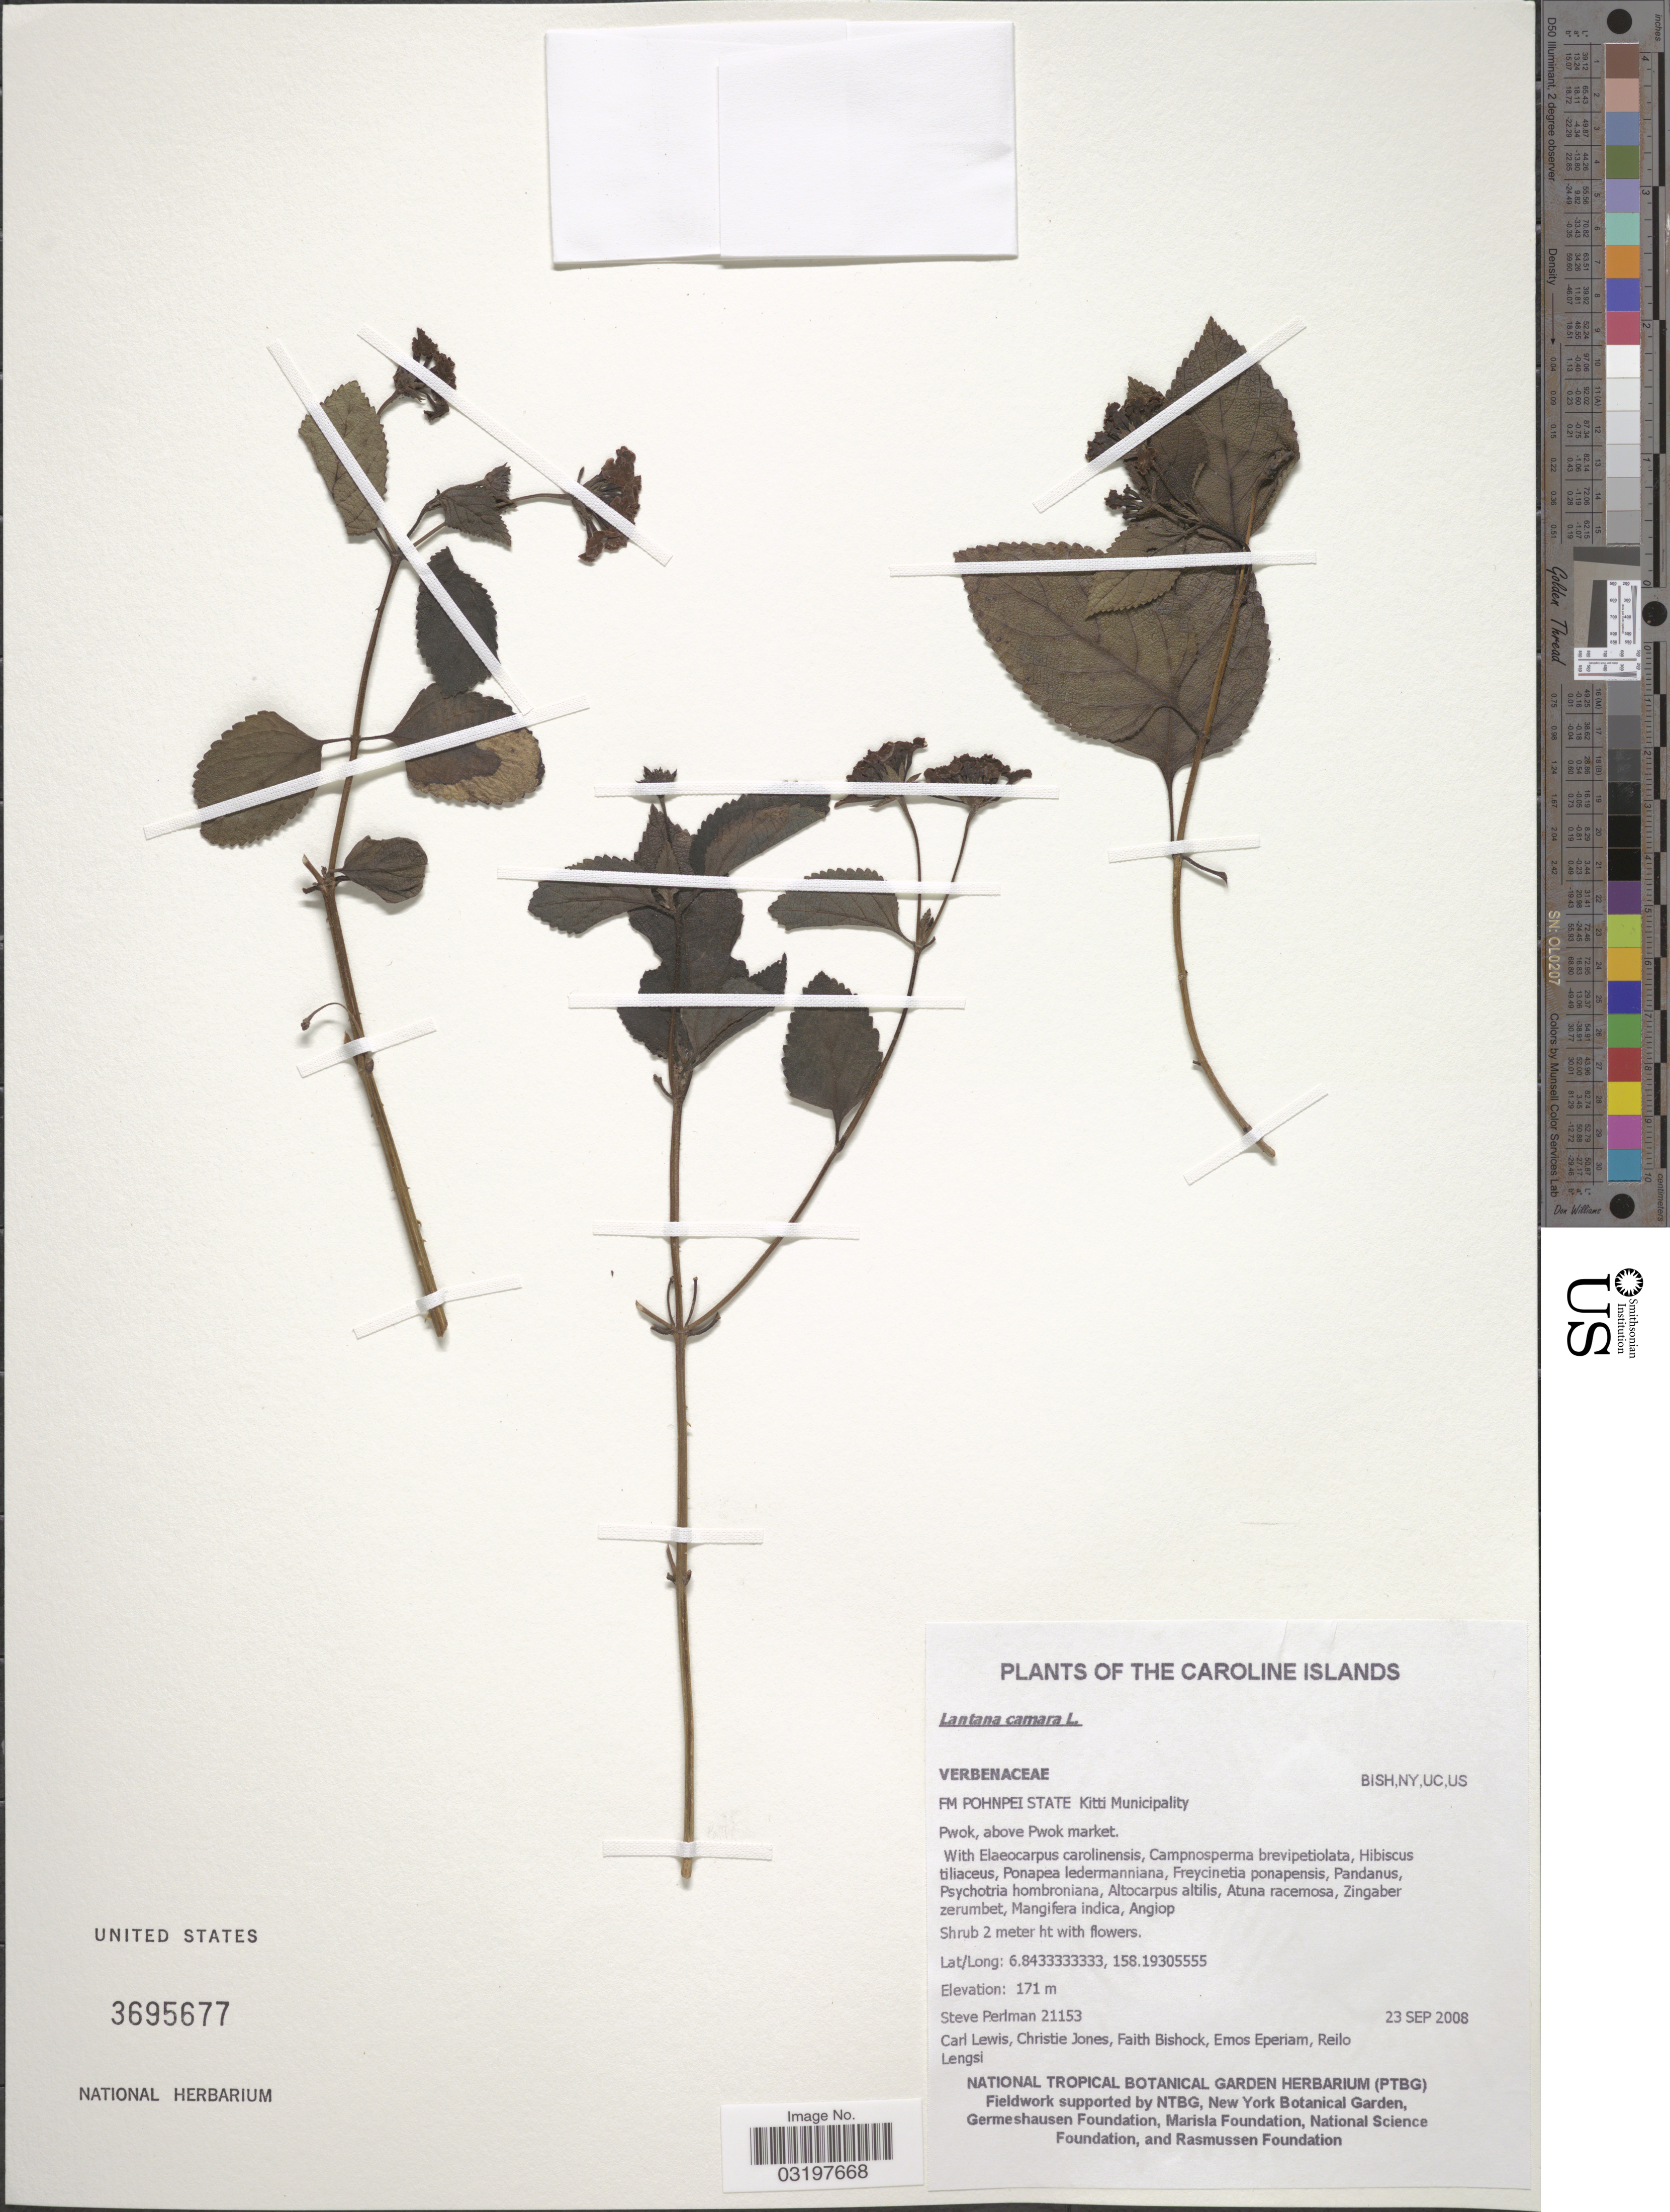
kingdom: Plantae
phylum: Tracheophyta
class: Magnoliopsida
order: Lamiales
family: Verbenaceae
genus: Lantana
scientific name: Lantana camara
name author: L.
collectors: S. Perlman, C. Lewis, Carleen Jones & et al.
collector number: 21153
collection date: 2008-09-23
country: Micronesia, Federated States of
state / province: Pohnpei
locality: The Caroline Islands, Fm Pohnpei State Kitti Municipality, Pwok, above Pwok market.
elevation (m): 171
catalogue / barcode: US 3695677